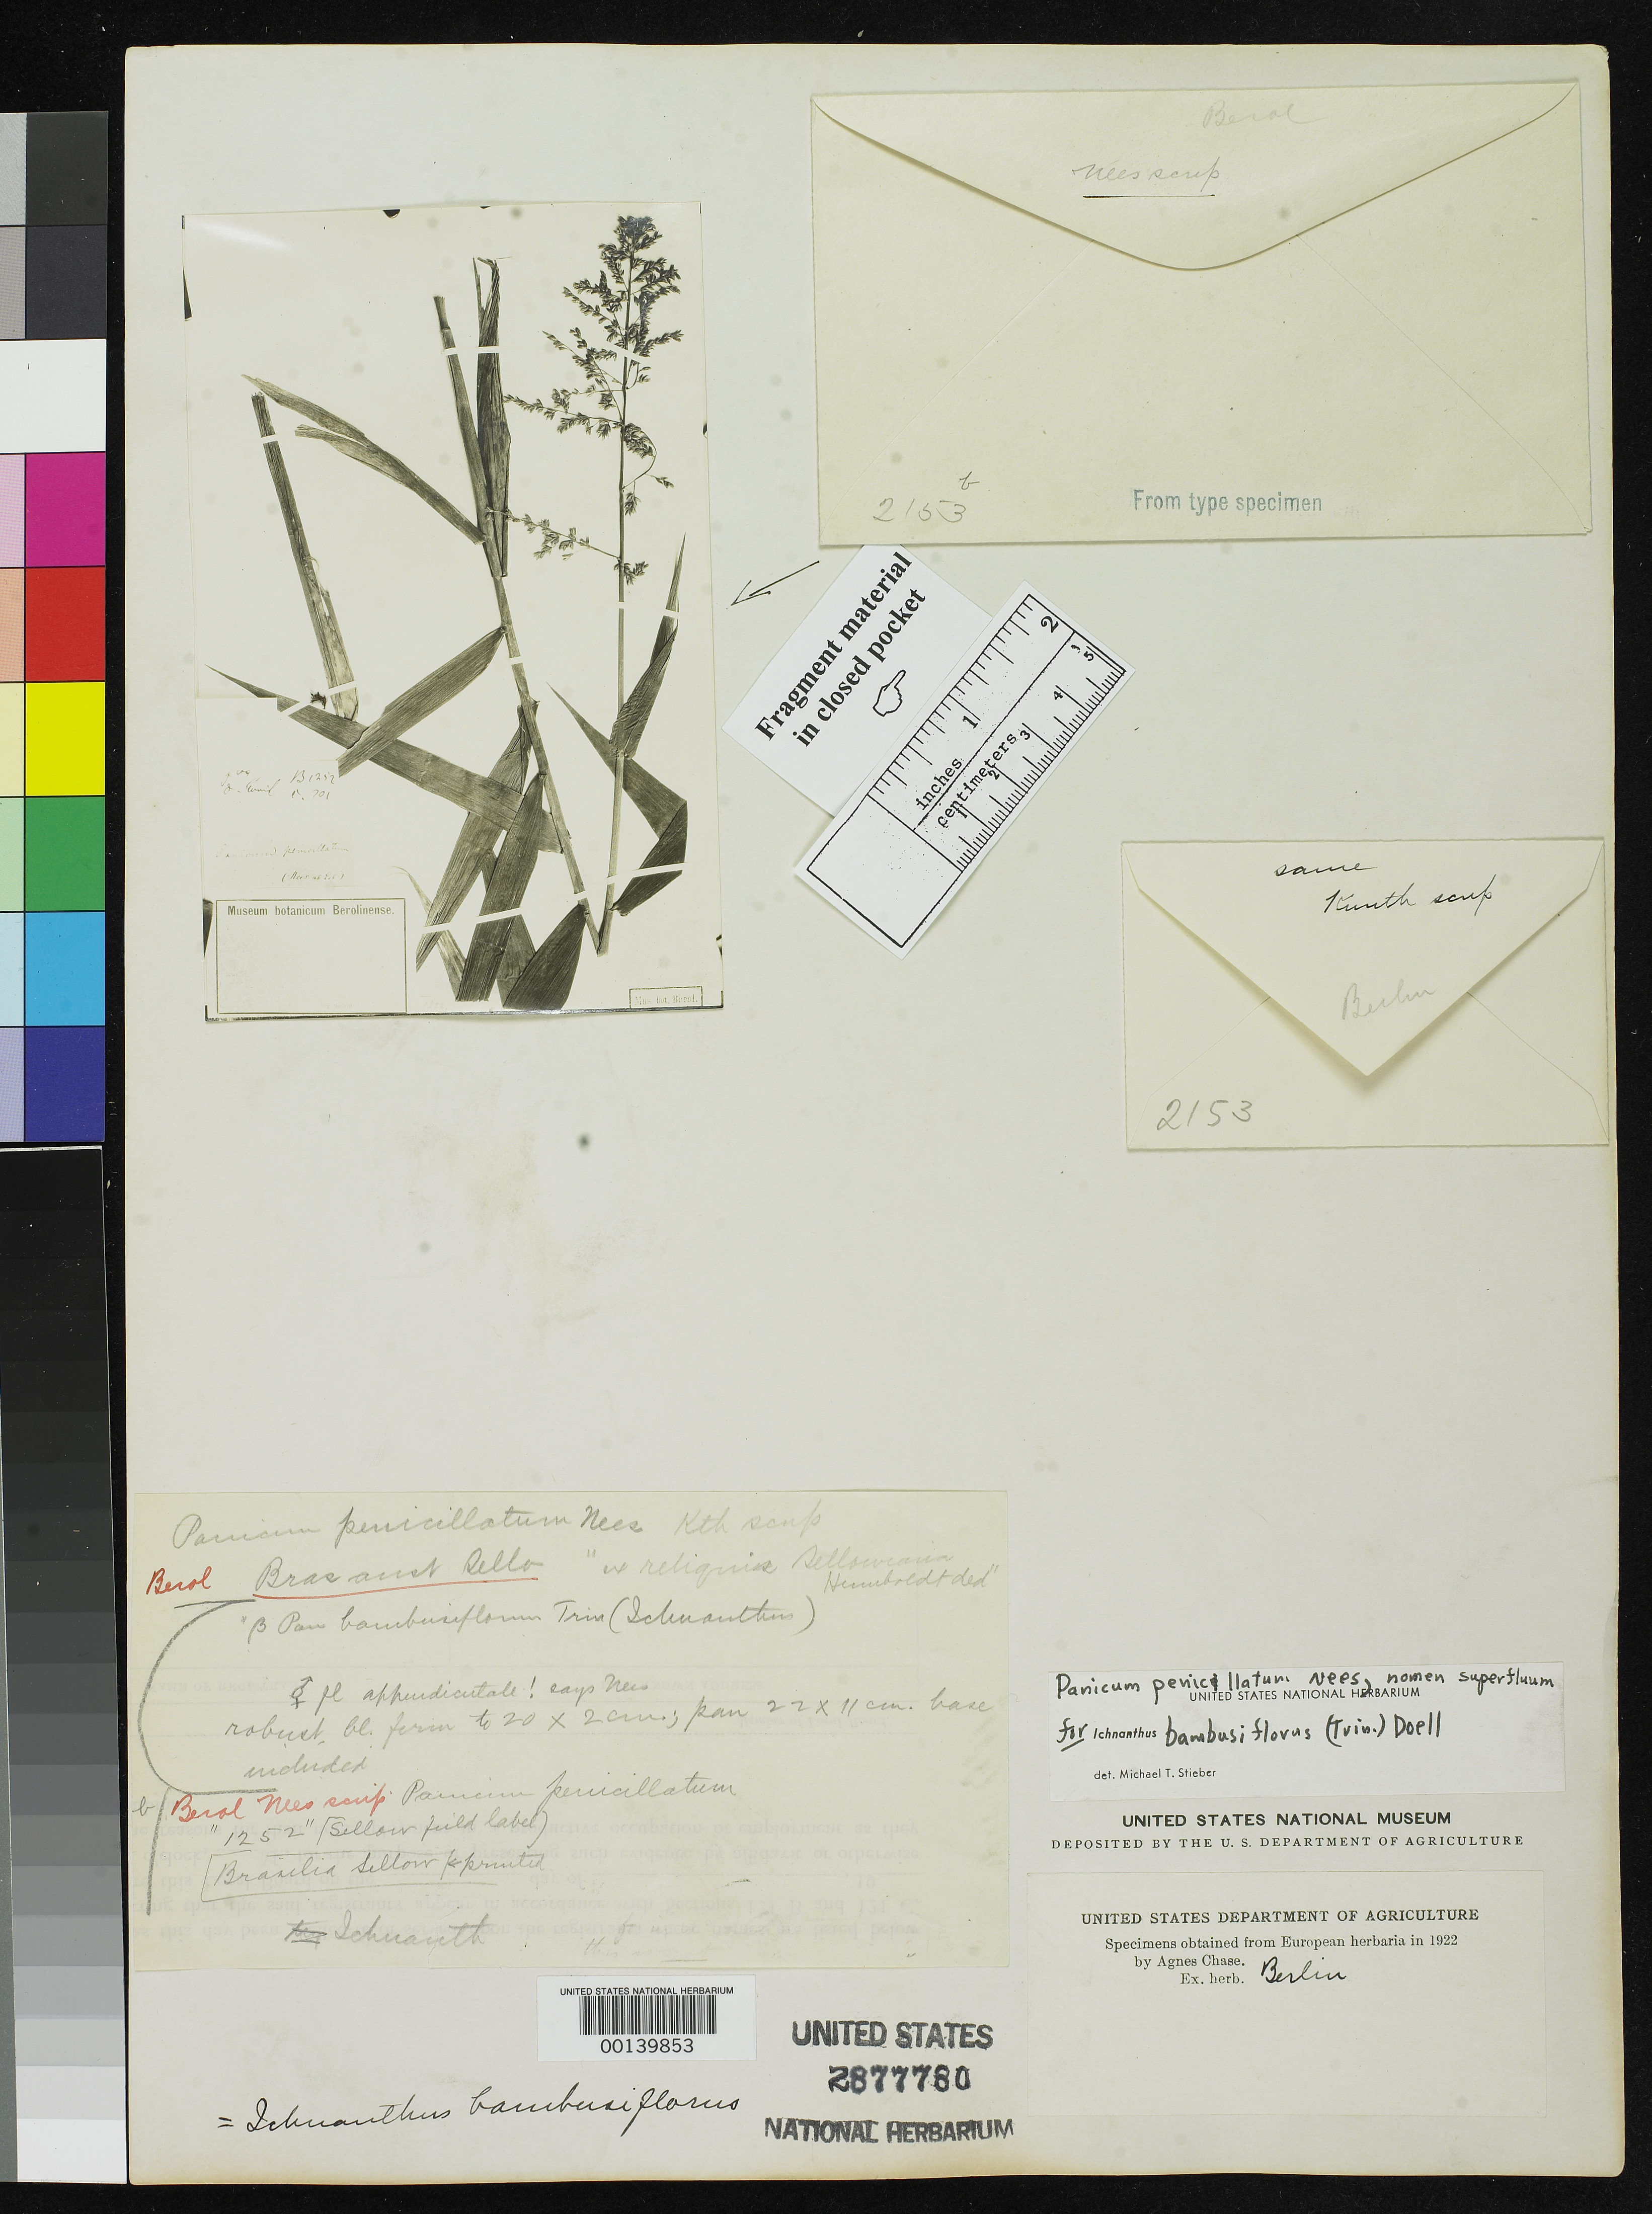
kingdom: Plantae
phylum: Tracheophyta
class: Liliopsida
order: Poales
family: Poaceae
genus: Panicum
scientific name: Panicum penicillatum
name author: Nees in Mart.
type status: Type Fragment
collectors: F. Sellow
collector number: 1252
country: Brazil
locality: Southern Brazil.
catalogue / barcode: US 2877780